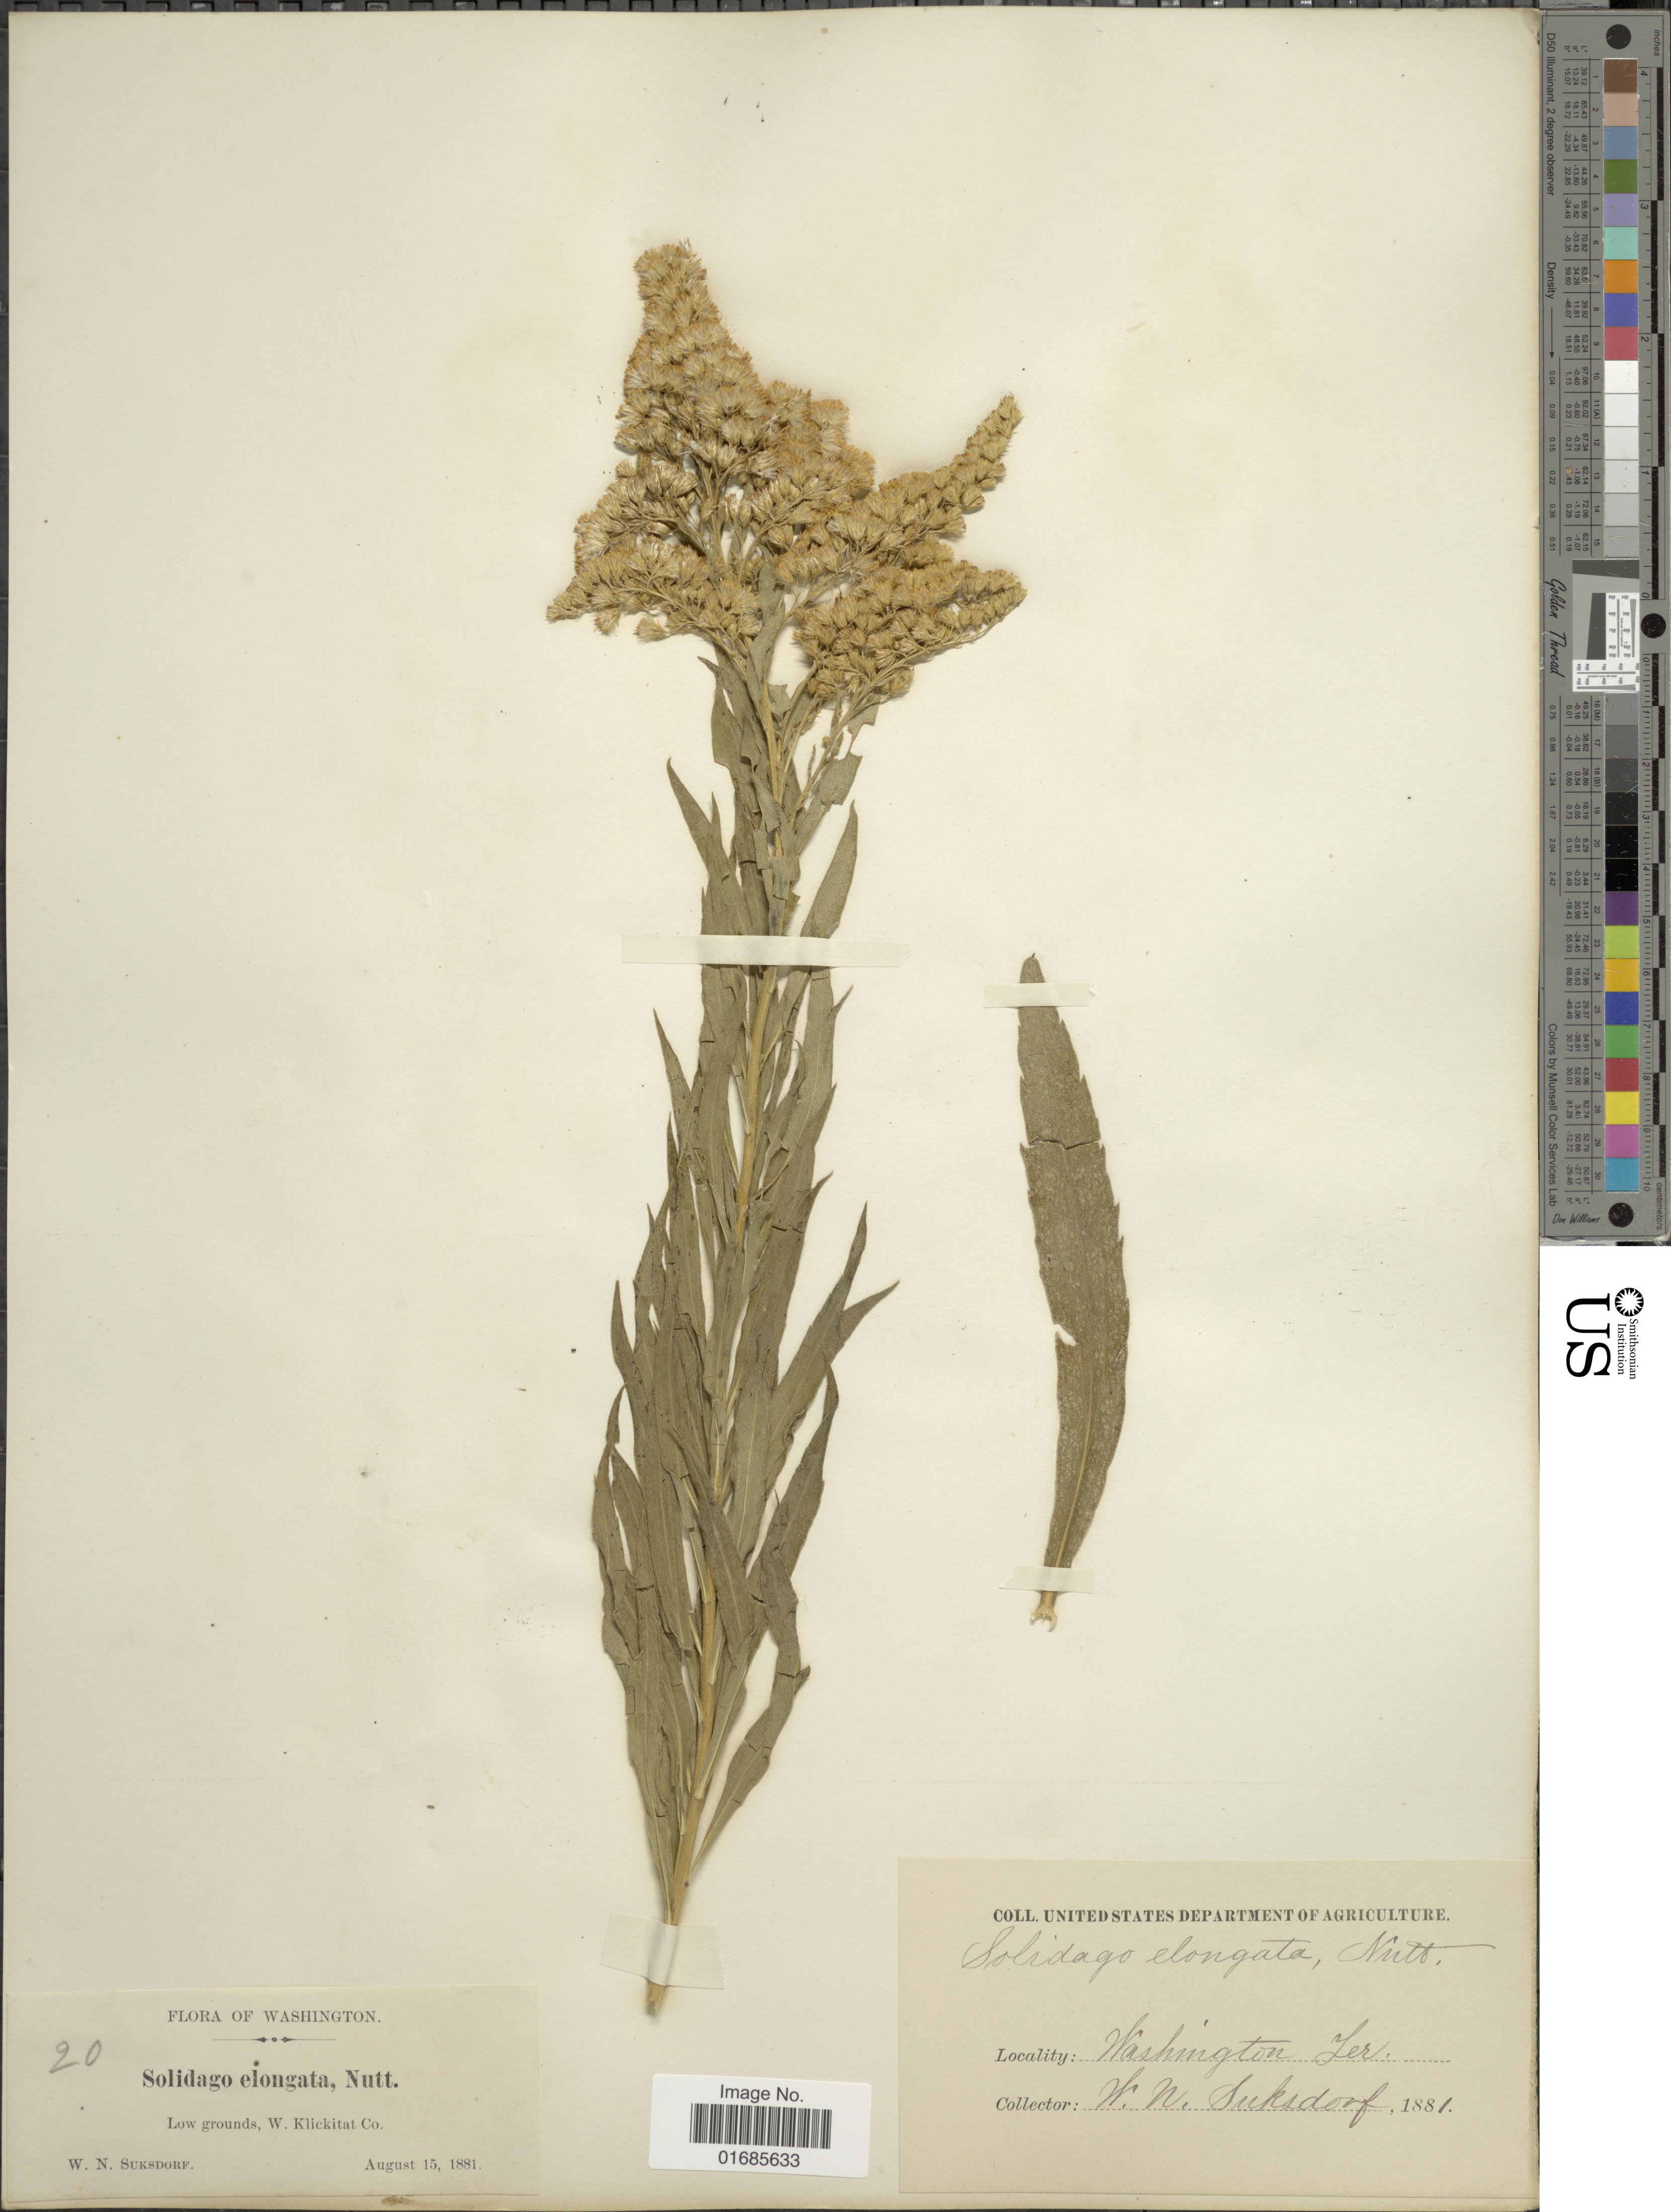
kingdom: Plantae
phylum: Tracheophyta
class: Magnoliopsida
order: Asterales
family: Asteraceae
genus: Solidago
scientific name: Solidago canadensis var. salebrosa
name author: (Piper) M.E. Jones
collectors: W. N. Suksdorf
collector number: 20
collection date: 1881-08-15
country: United States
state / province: Washington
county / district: Klickitat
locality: W. Klickitat Co.